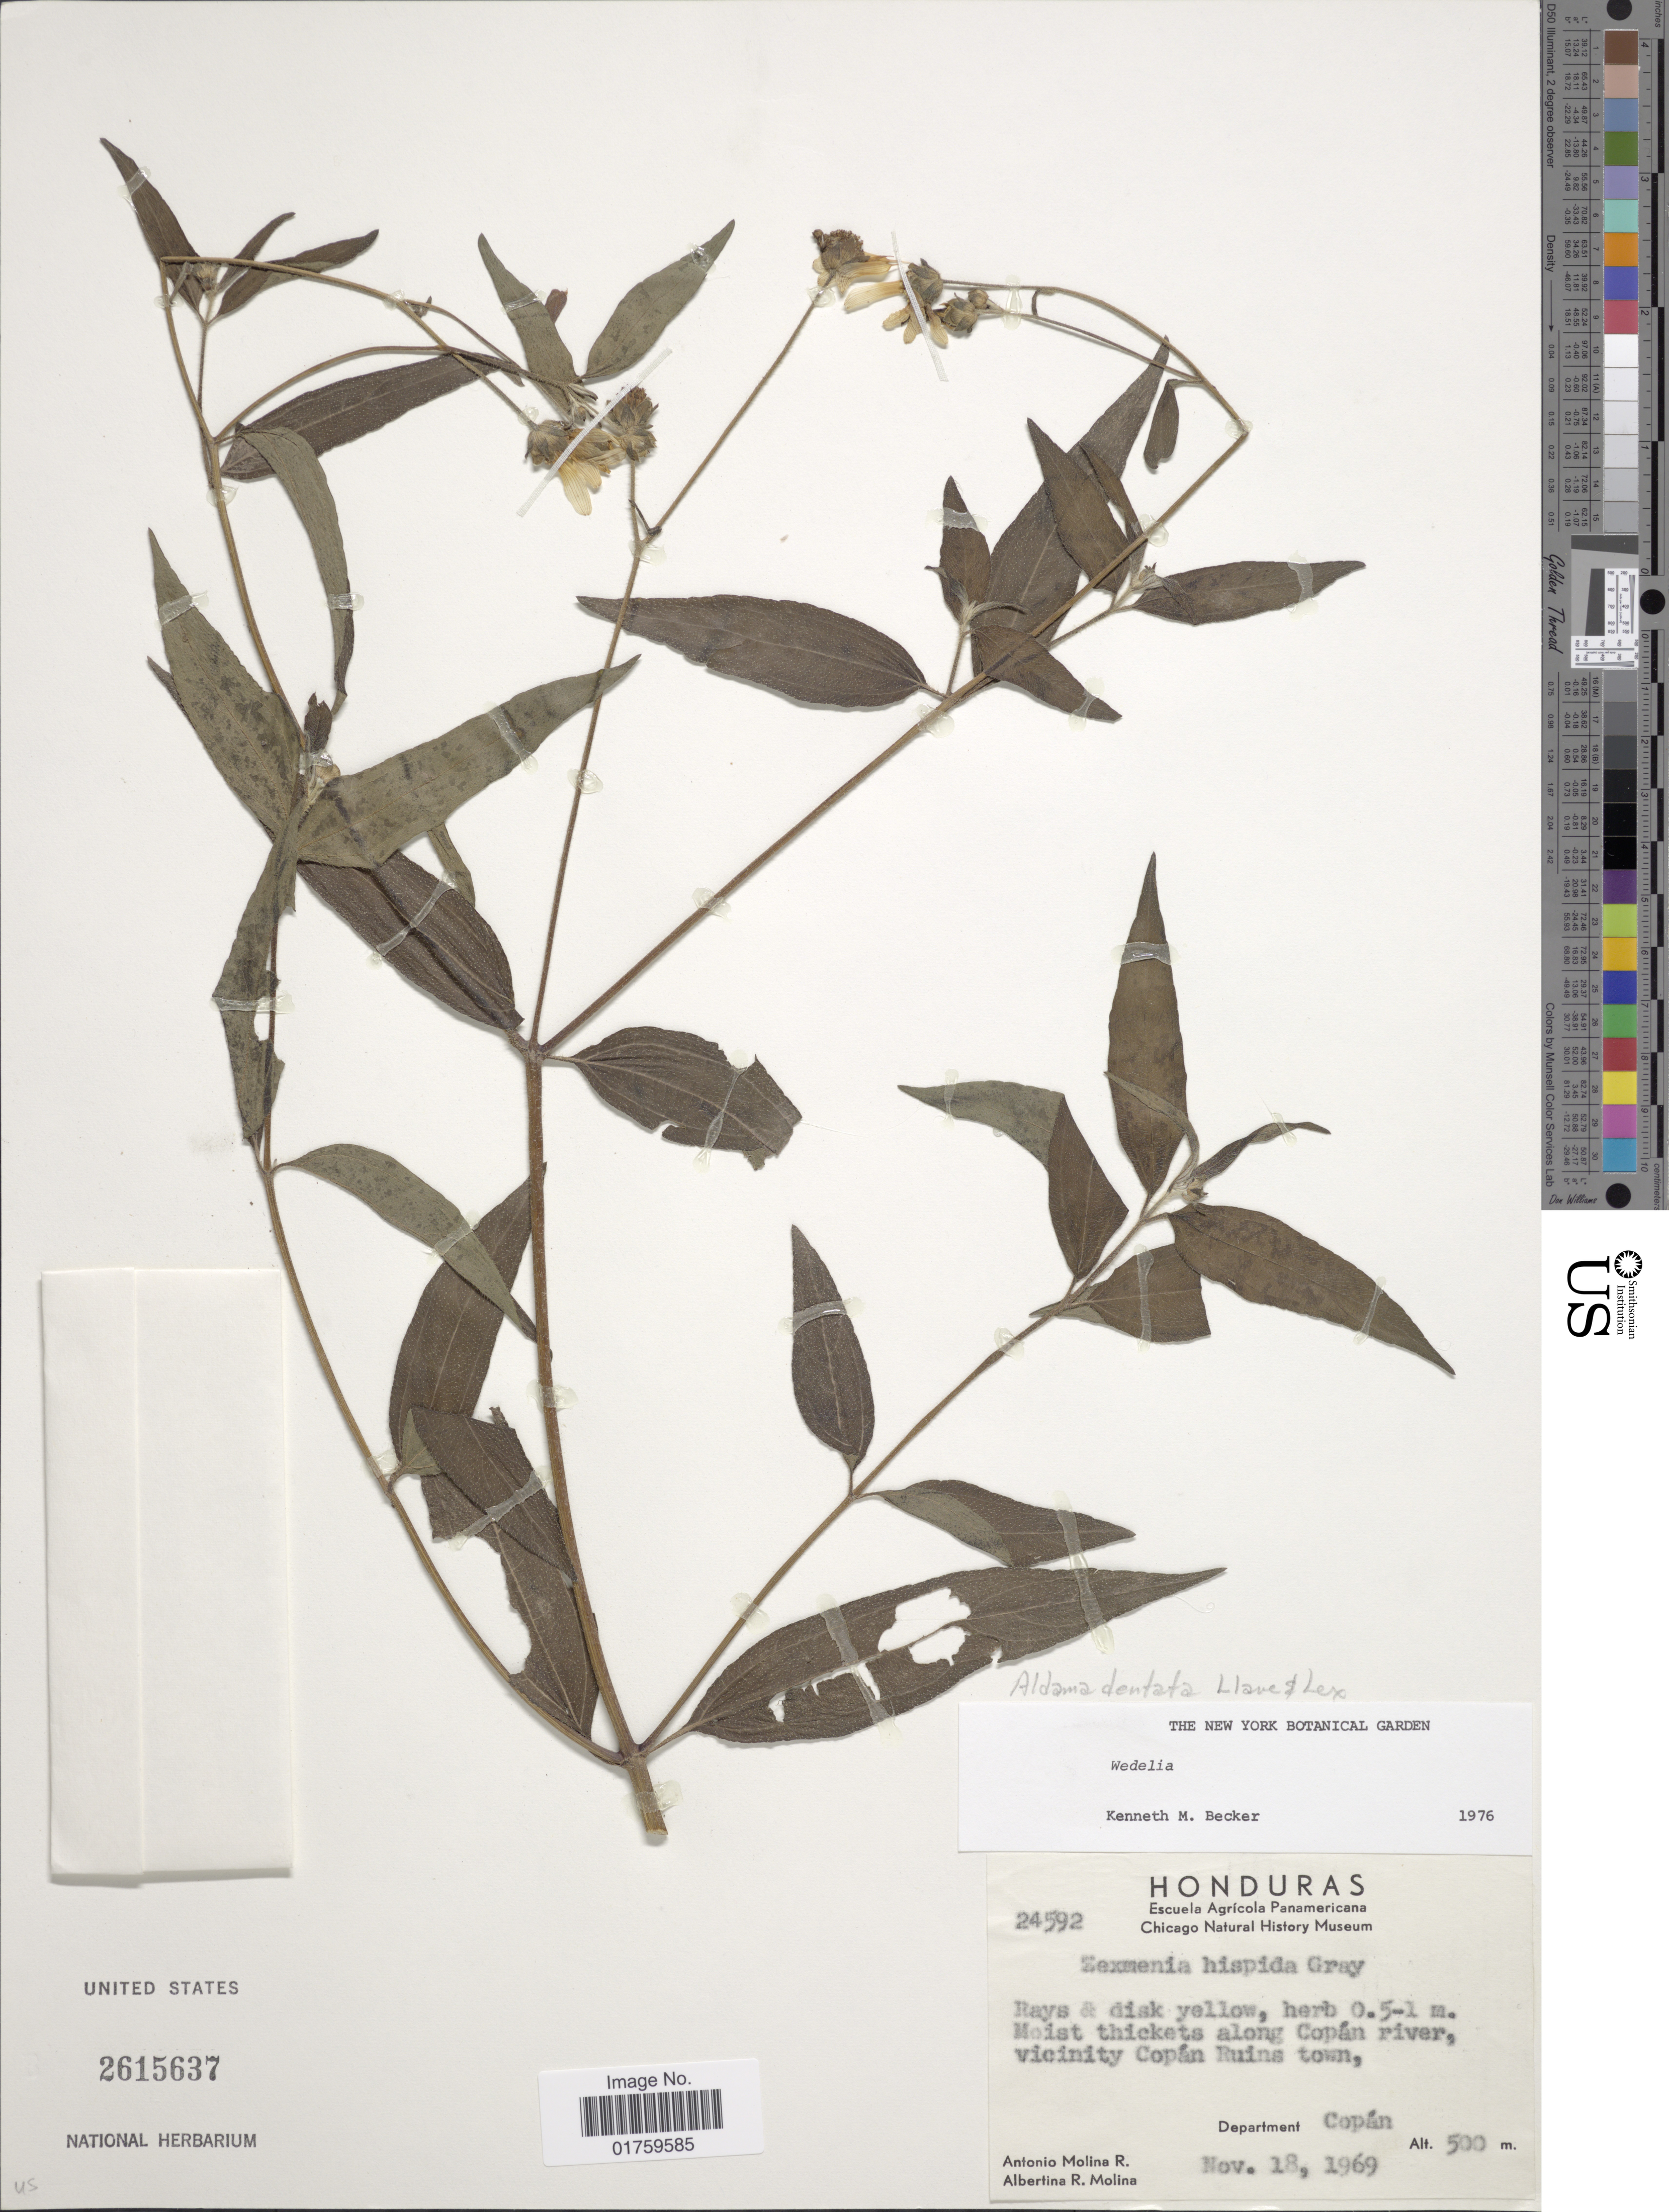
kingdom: Plantae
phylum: Tracheophyta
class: Magnoliopsida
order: Asterales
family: Asteraceae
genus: Aldama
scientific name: Aldama dentata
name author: La Llave ex La Llave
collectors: A. Molina R. & A. R. Molina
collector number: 24592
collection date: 1969-11-18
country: Honduras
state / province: Copán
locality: Moist thickets along Copan river, vicinity of Copan Ruins town.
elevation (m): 500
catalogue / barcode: US 2615637